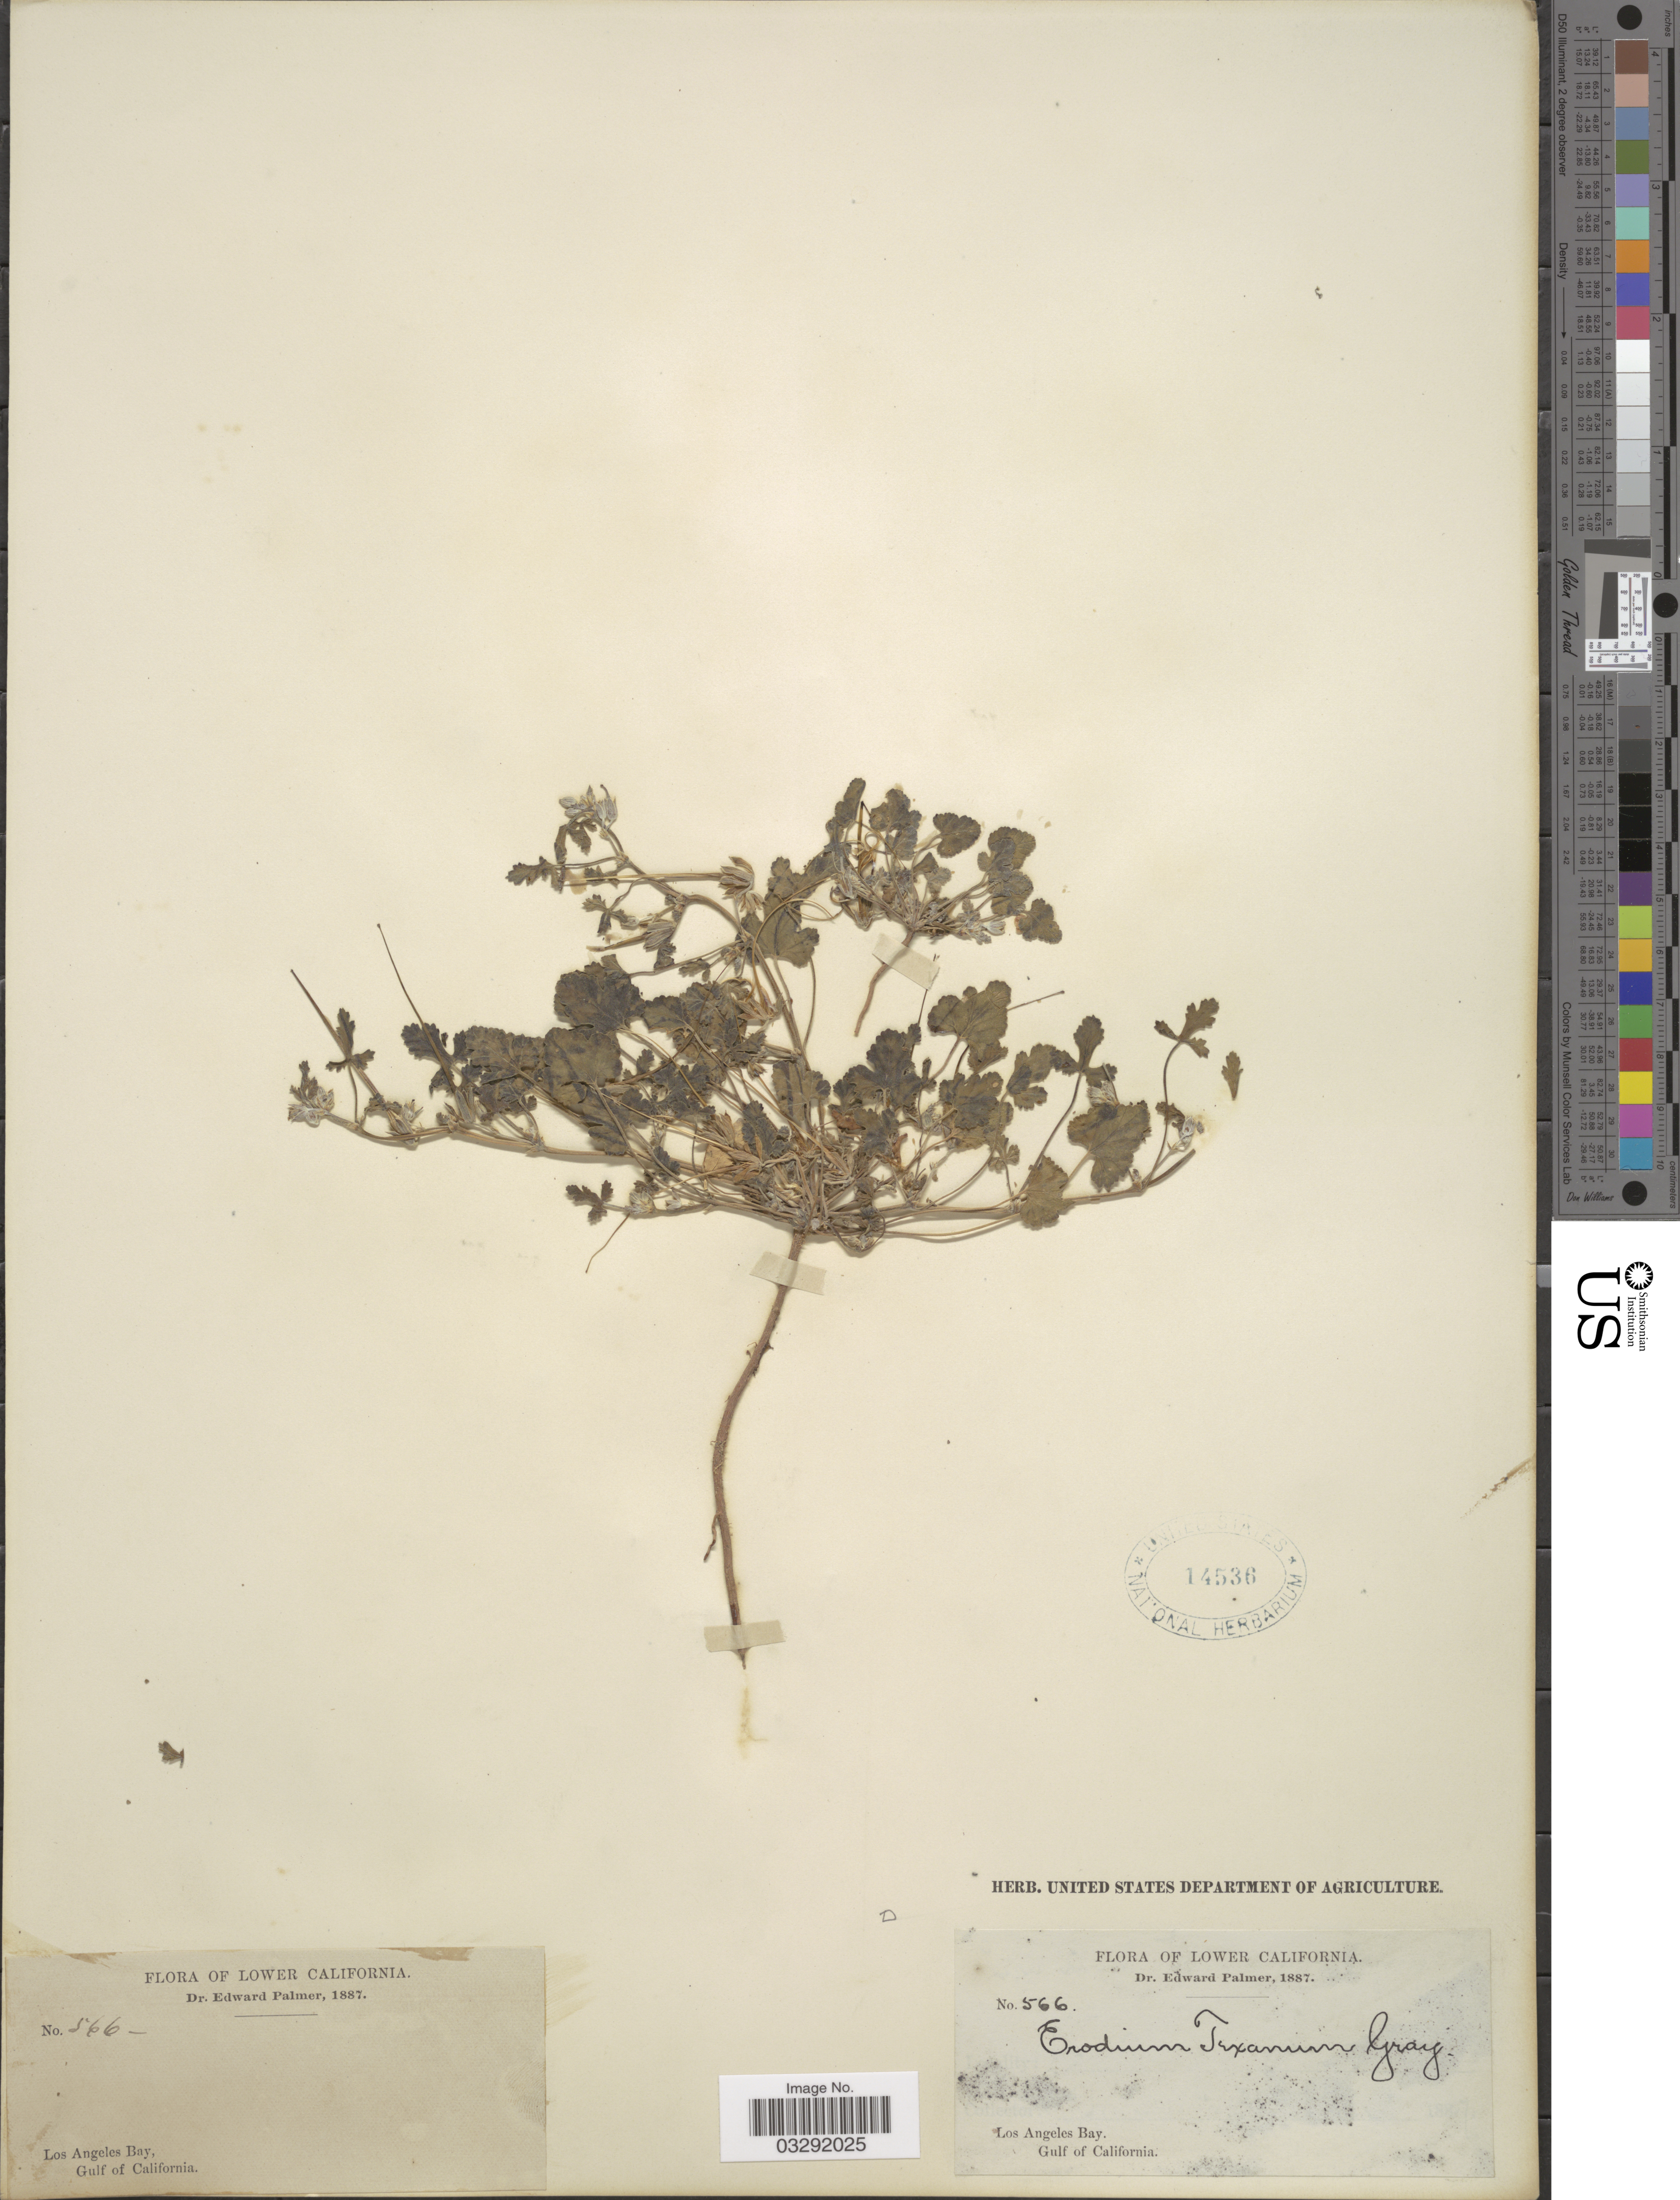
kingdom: Plantae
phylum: Tracheophyta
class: Magnoliopsida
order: Geraniales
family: Geraniaceae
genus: Erodium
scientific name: Erodium texanum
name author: A. Gray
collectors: E. Palmer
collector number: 566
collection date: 1887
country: Mexico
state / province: Baja California Norte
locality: Lower California. Los Angeles Bay, Gulf of California.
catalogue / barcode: US 14536